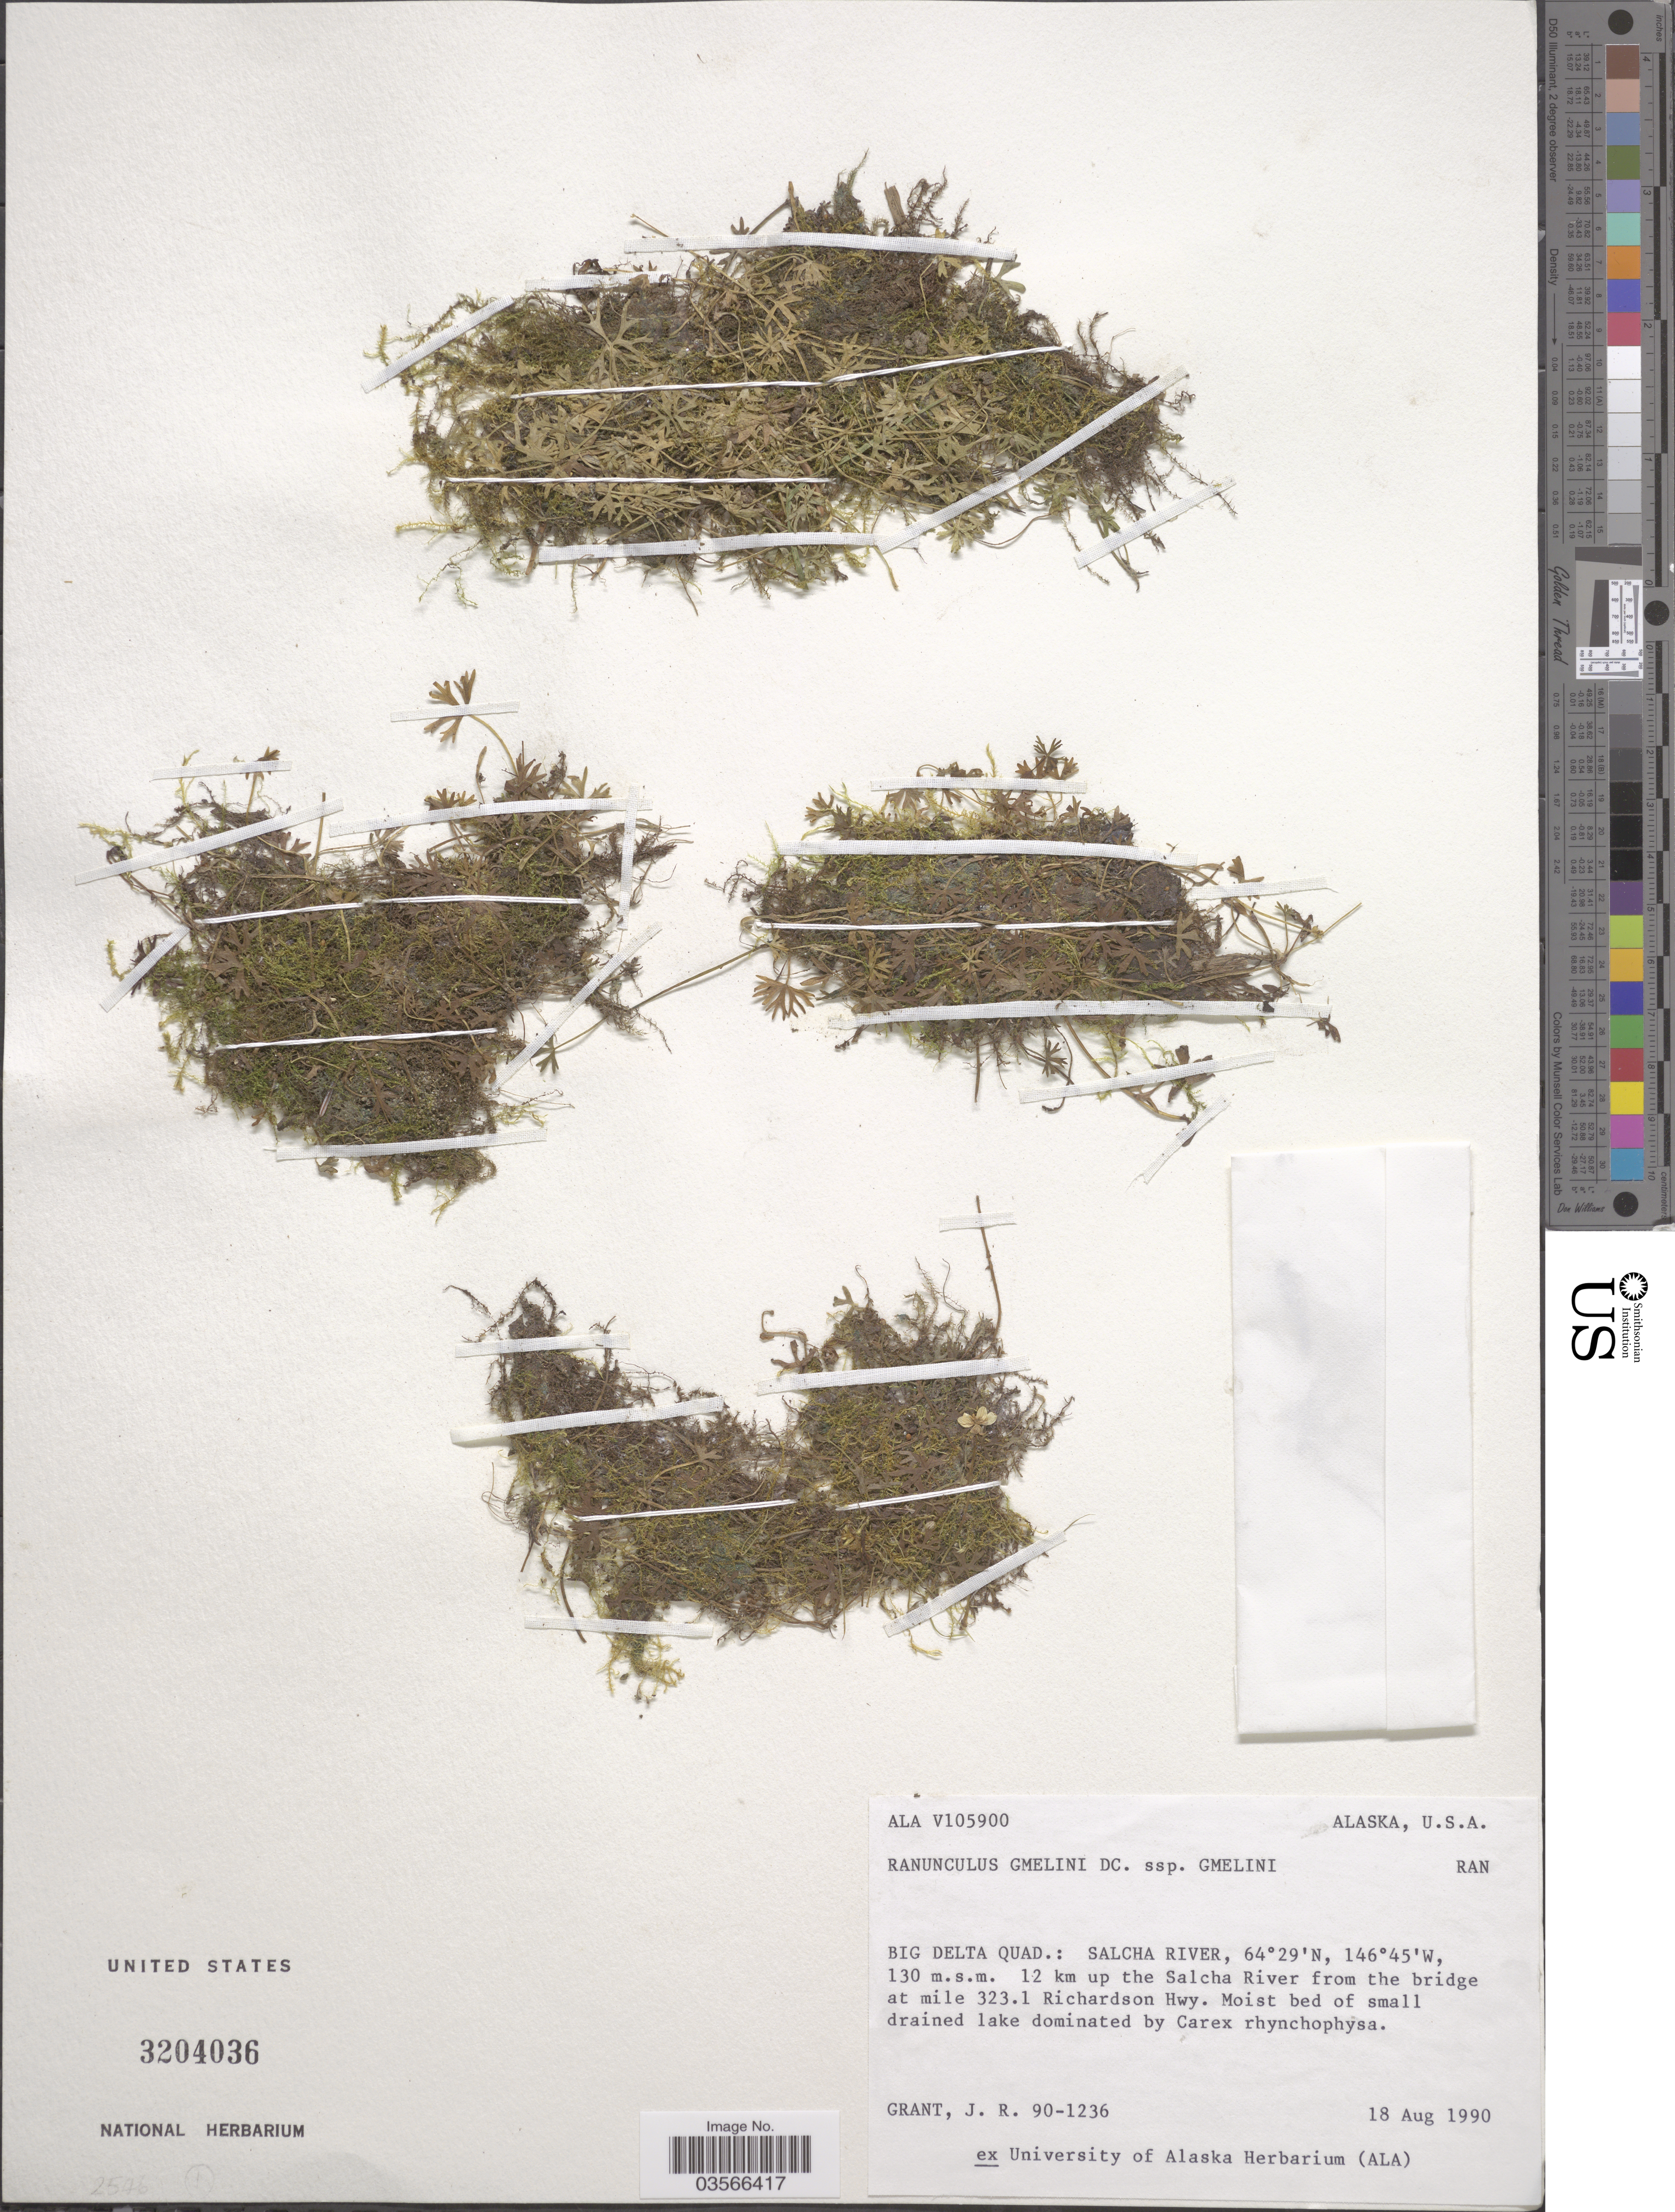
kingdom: Plantae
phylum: Tracheophyta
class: Magnoliopsida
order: Ranunculales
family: Ranunculaceae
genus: Ranunculus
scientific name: Ranunculus gmelinii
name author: DC.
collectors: J. Grant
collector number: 90-1236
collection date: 1990-08-18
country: United States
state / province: Alaska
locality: Big Delta Quad.: Salcha River. 12 km up the Salcha River from the bridge at mile 323.1 Richardson Hwy.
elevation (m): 130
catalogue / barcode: US 3204036